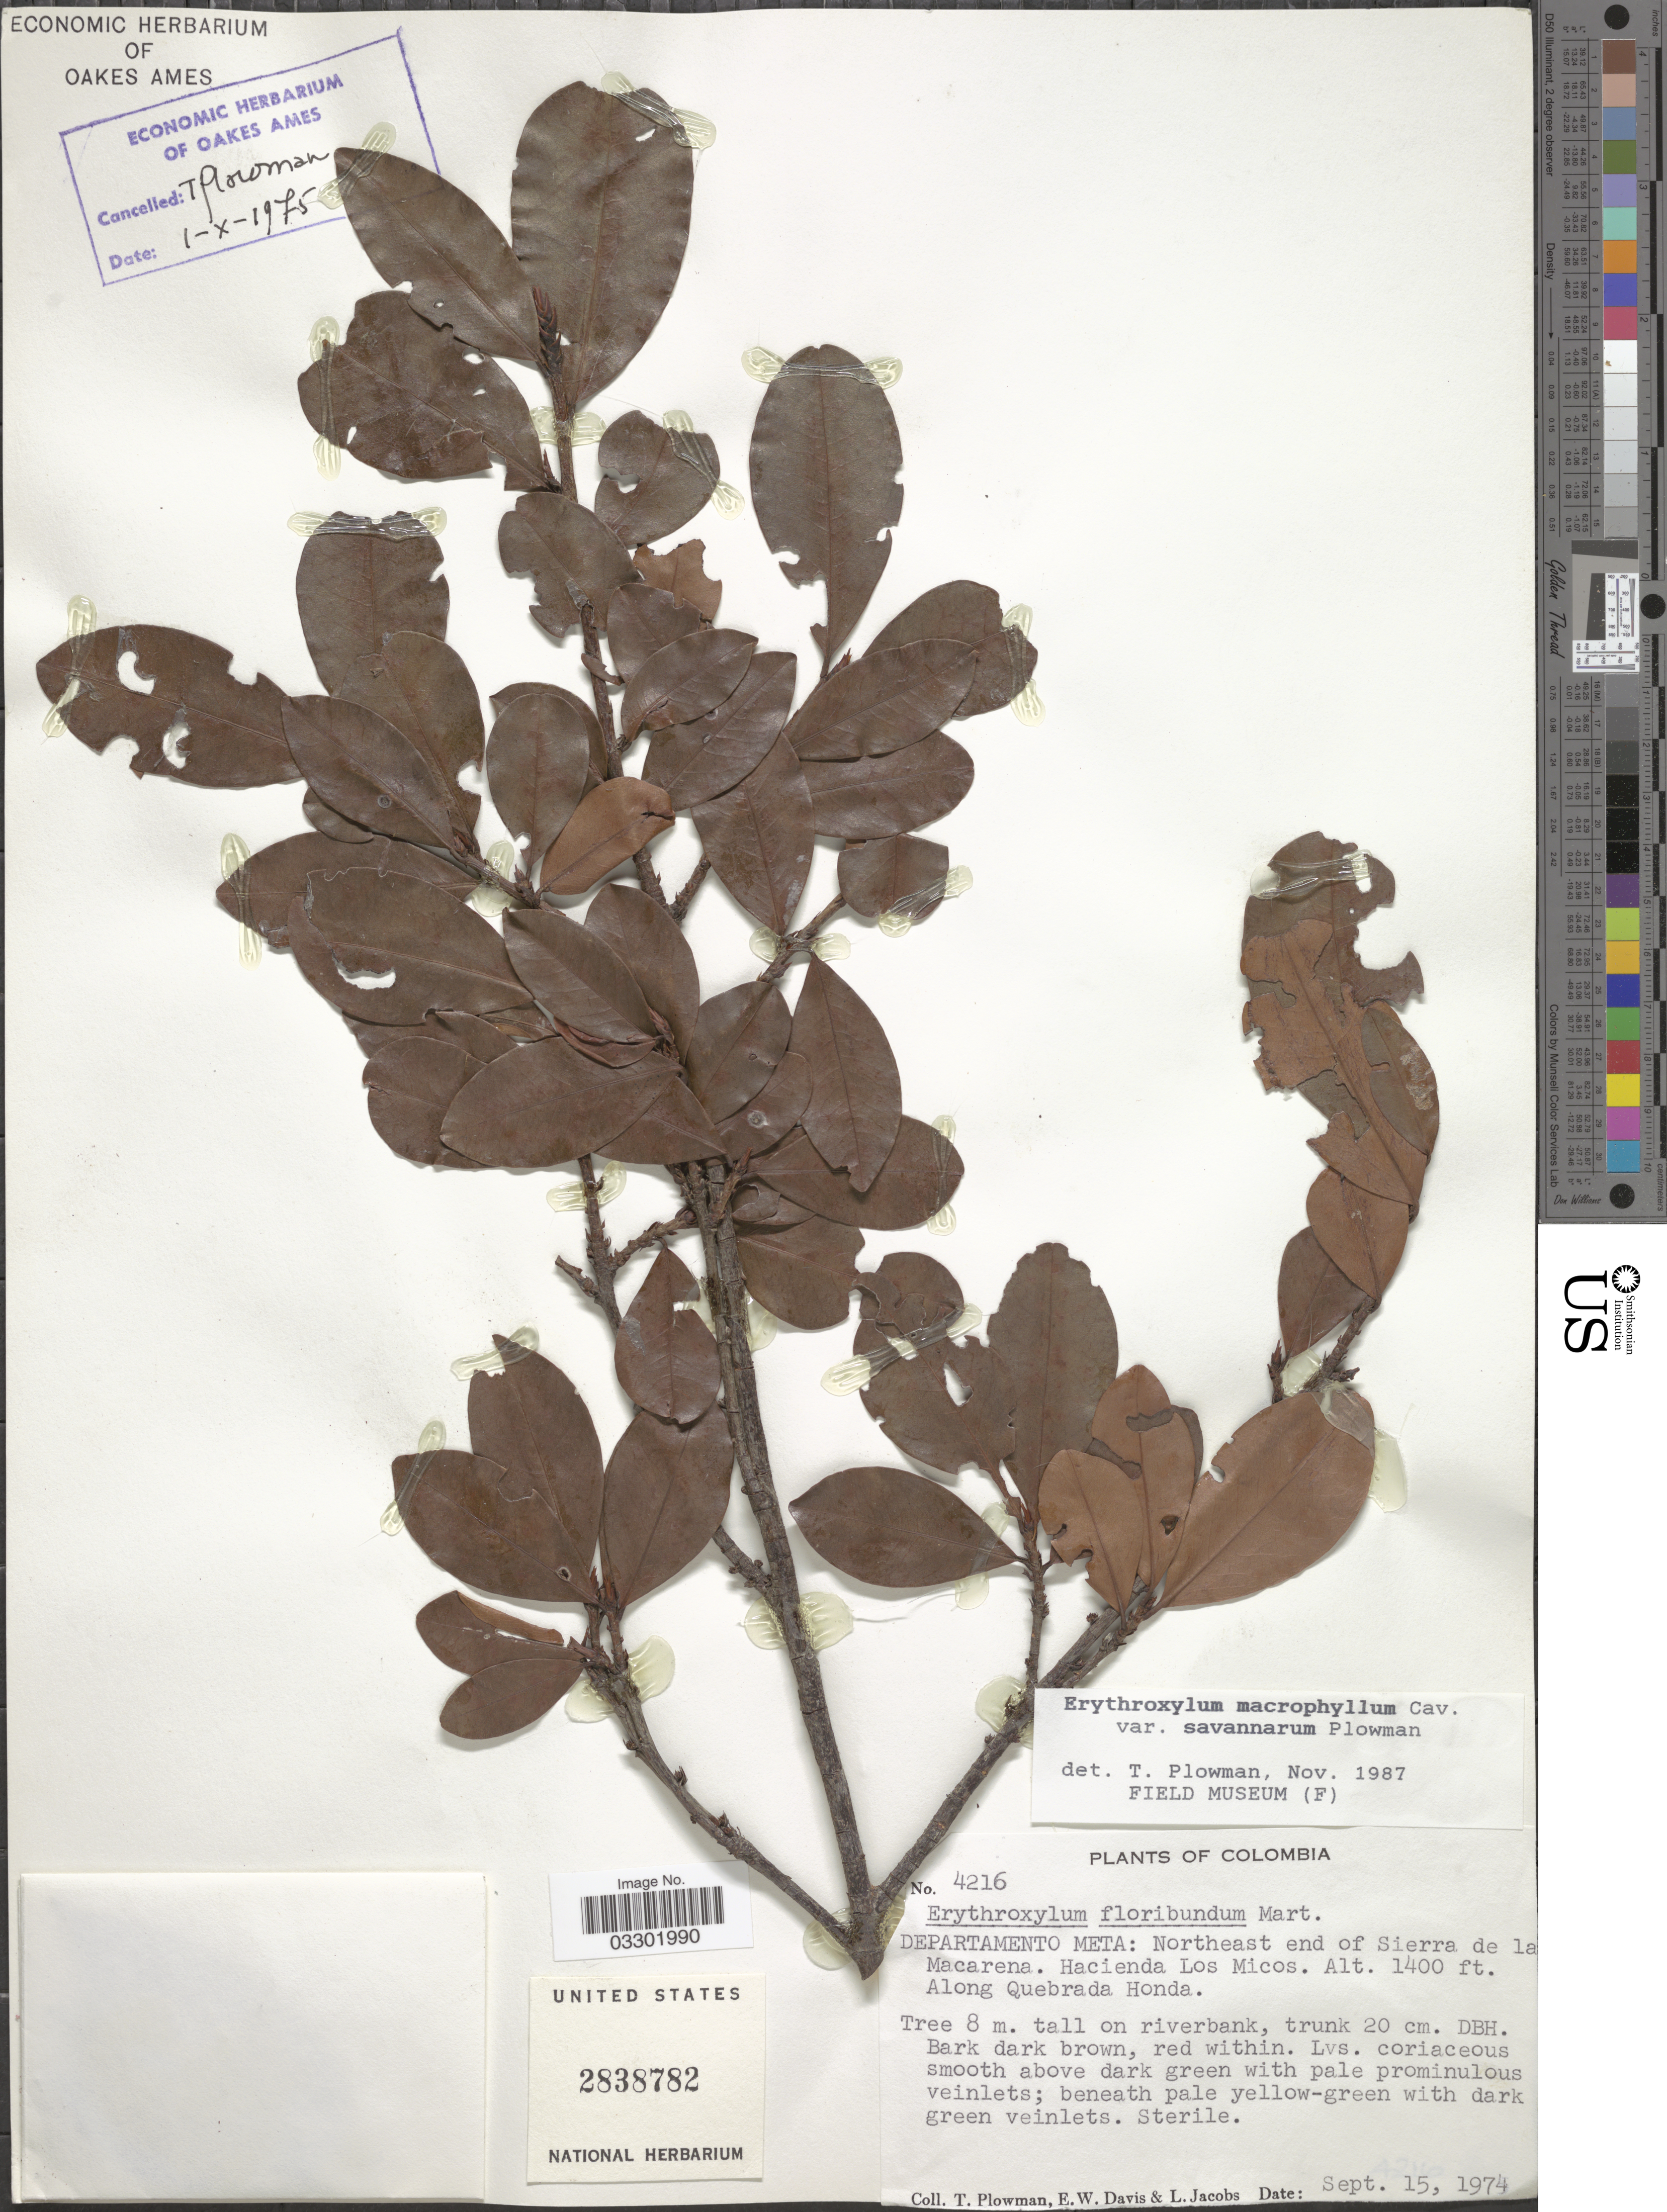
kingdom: Plantae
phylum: Tracheophyta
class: Magnoliopsida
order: Malpighiales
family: Erythroxylaceae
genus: Erythroxylum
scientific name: Erythroxylum macrophyllum var. savannarum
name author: Plowman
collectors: T. Plowman, E. W. Davis & L. Jacobs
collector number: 4216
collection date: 1974-09-15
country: Colombia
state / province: Meta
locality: Departamento Meta: Northeast end of Sierra de la Macarena. Hacienda Los Micos. Along Quebrada Honda.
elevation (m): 427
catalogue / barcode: US 2838782